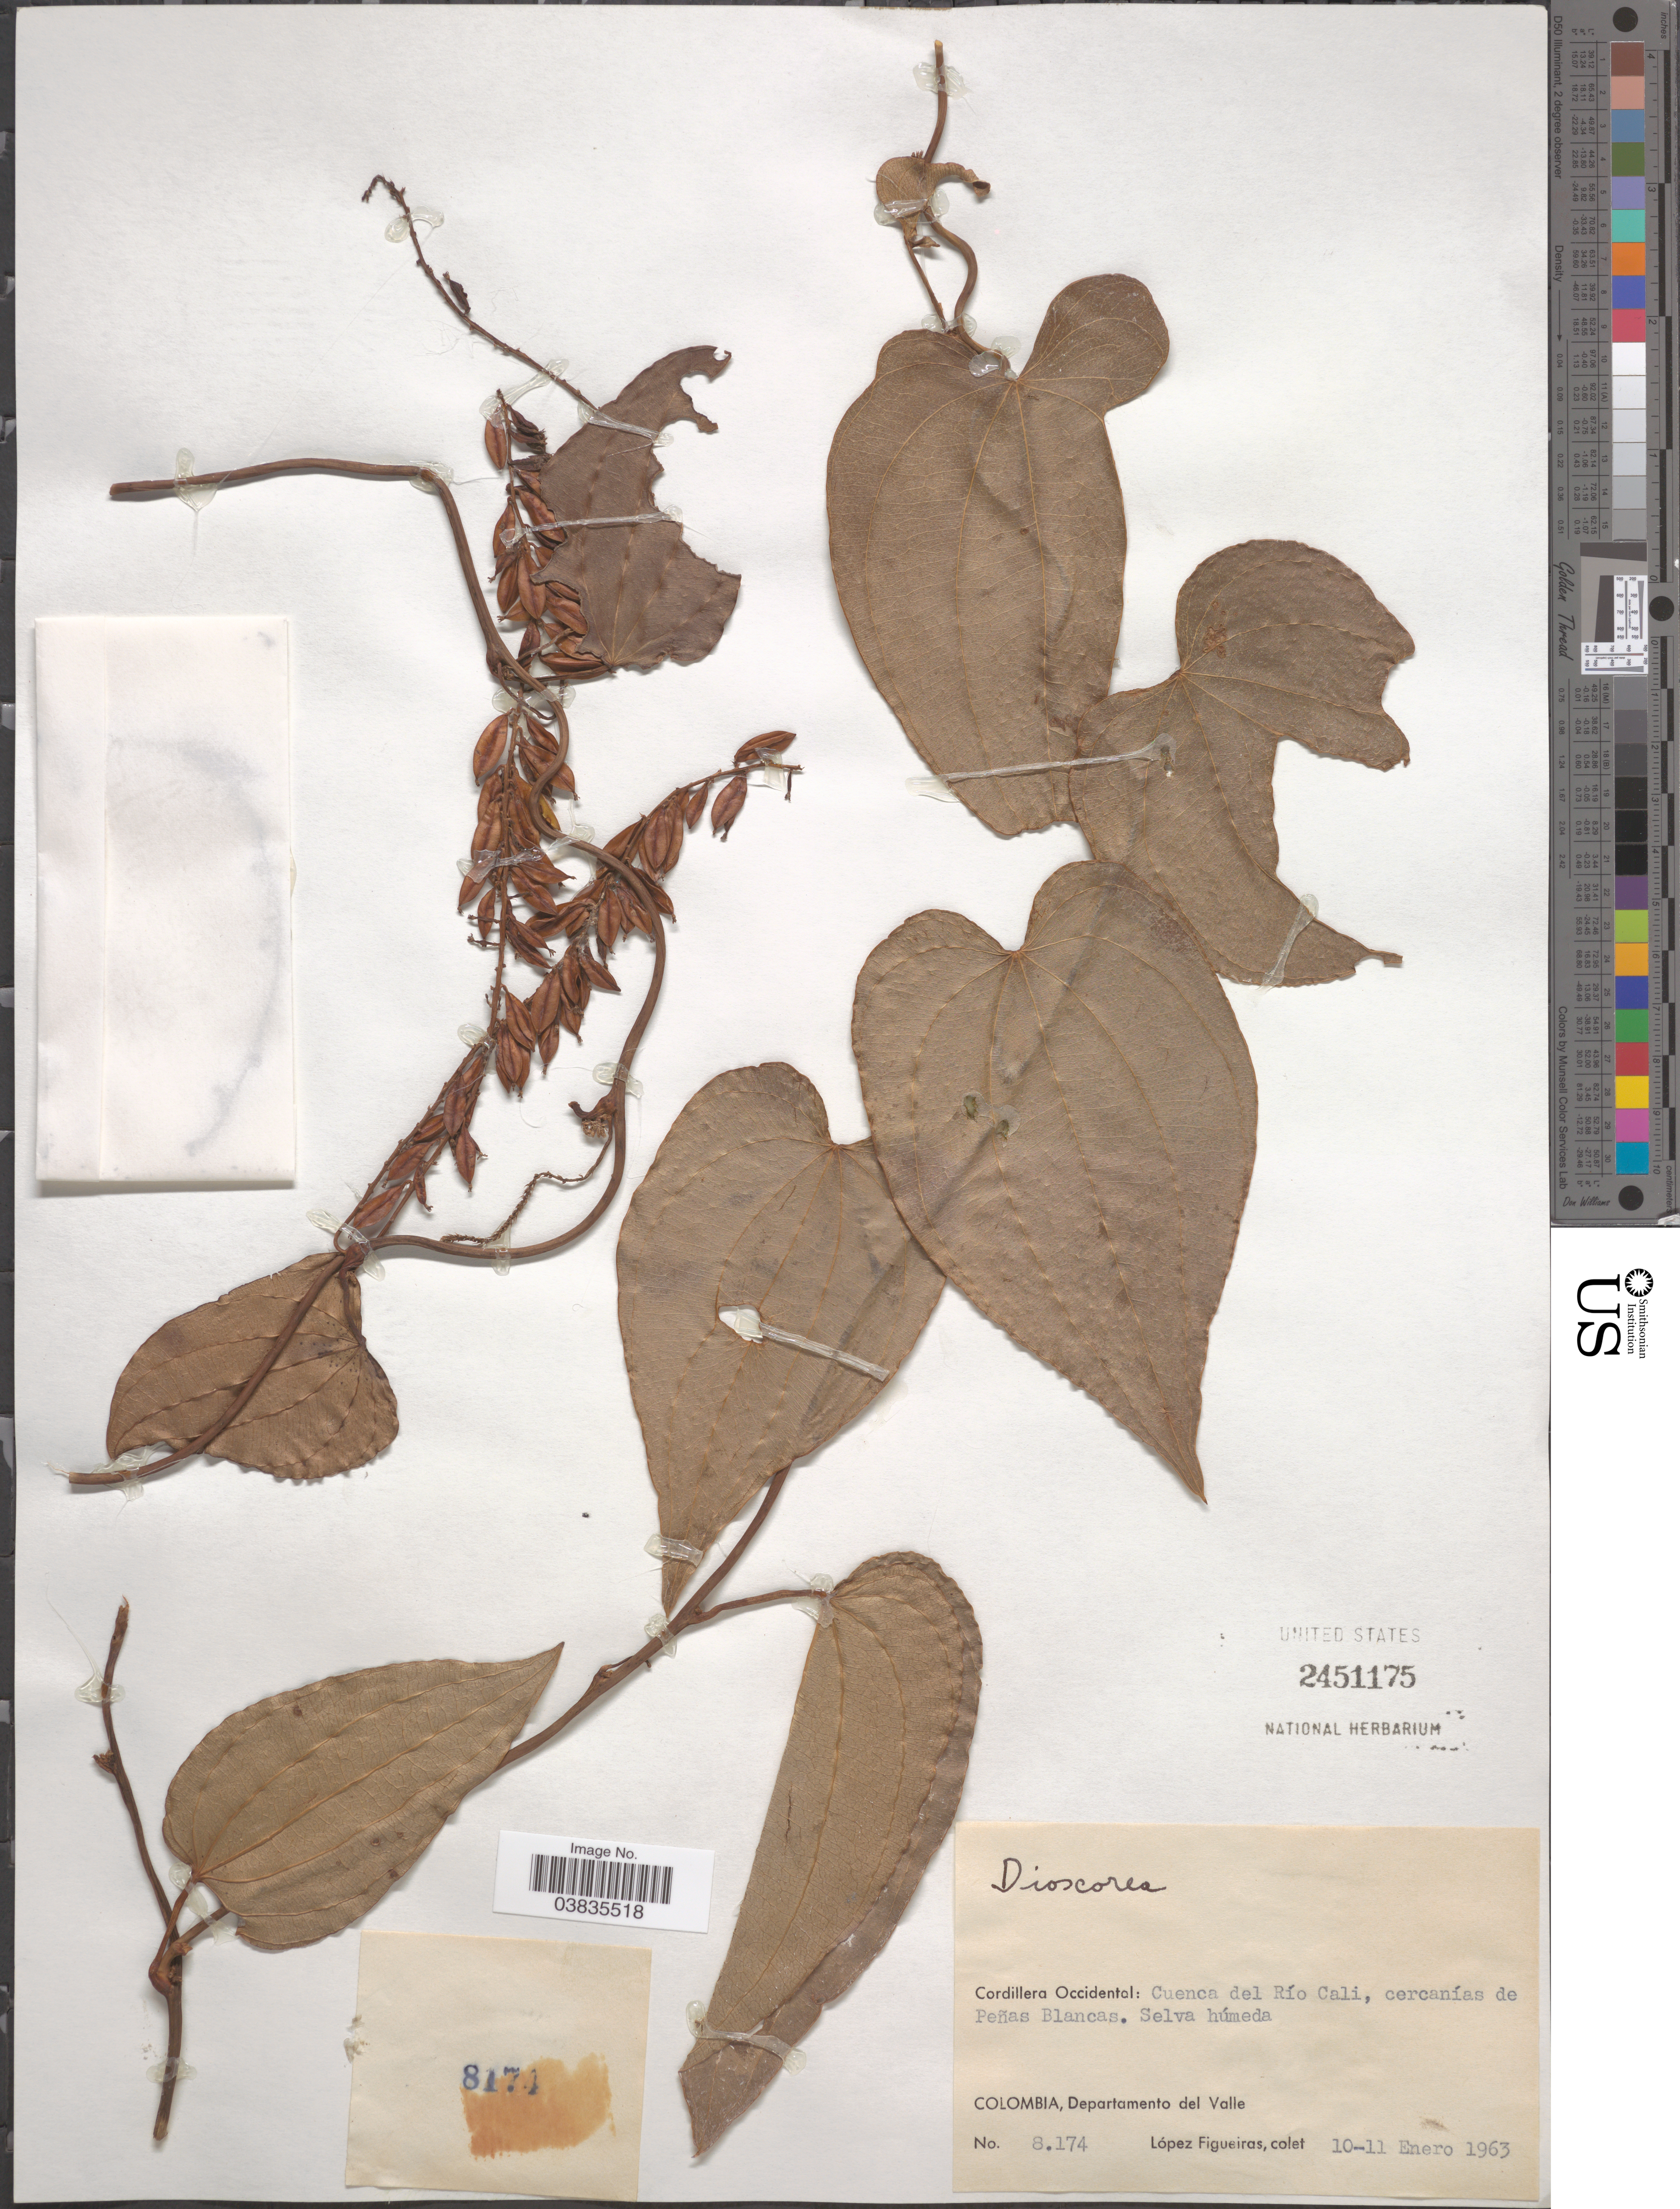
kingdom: Plantae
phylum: Tracheophyta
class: Liliopsida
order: Dioscoreales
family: Dioscoreaceae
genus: Dioscorea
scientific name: Dioscorea sp.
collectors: M. López Figueiras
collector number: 8174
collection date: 1963-01-10/1963-01-11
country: Colombia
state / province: Valle del Cauca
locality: Cordillera Occidental: Cuenca del Río Cali, cercanías de Peñas Blancas. Departamento del Valle.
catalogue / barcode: US 2451175